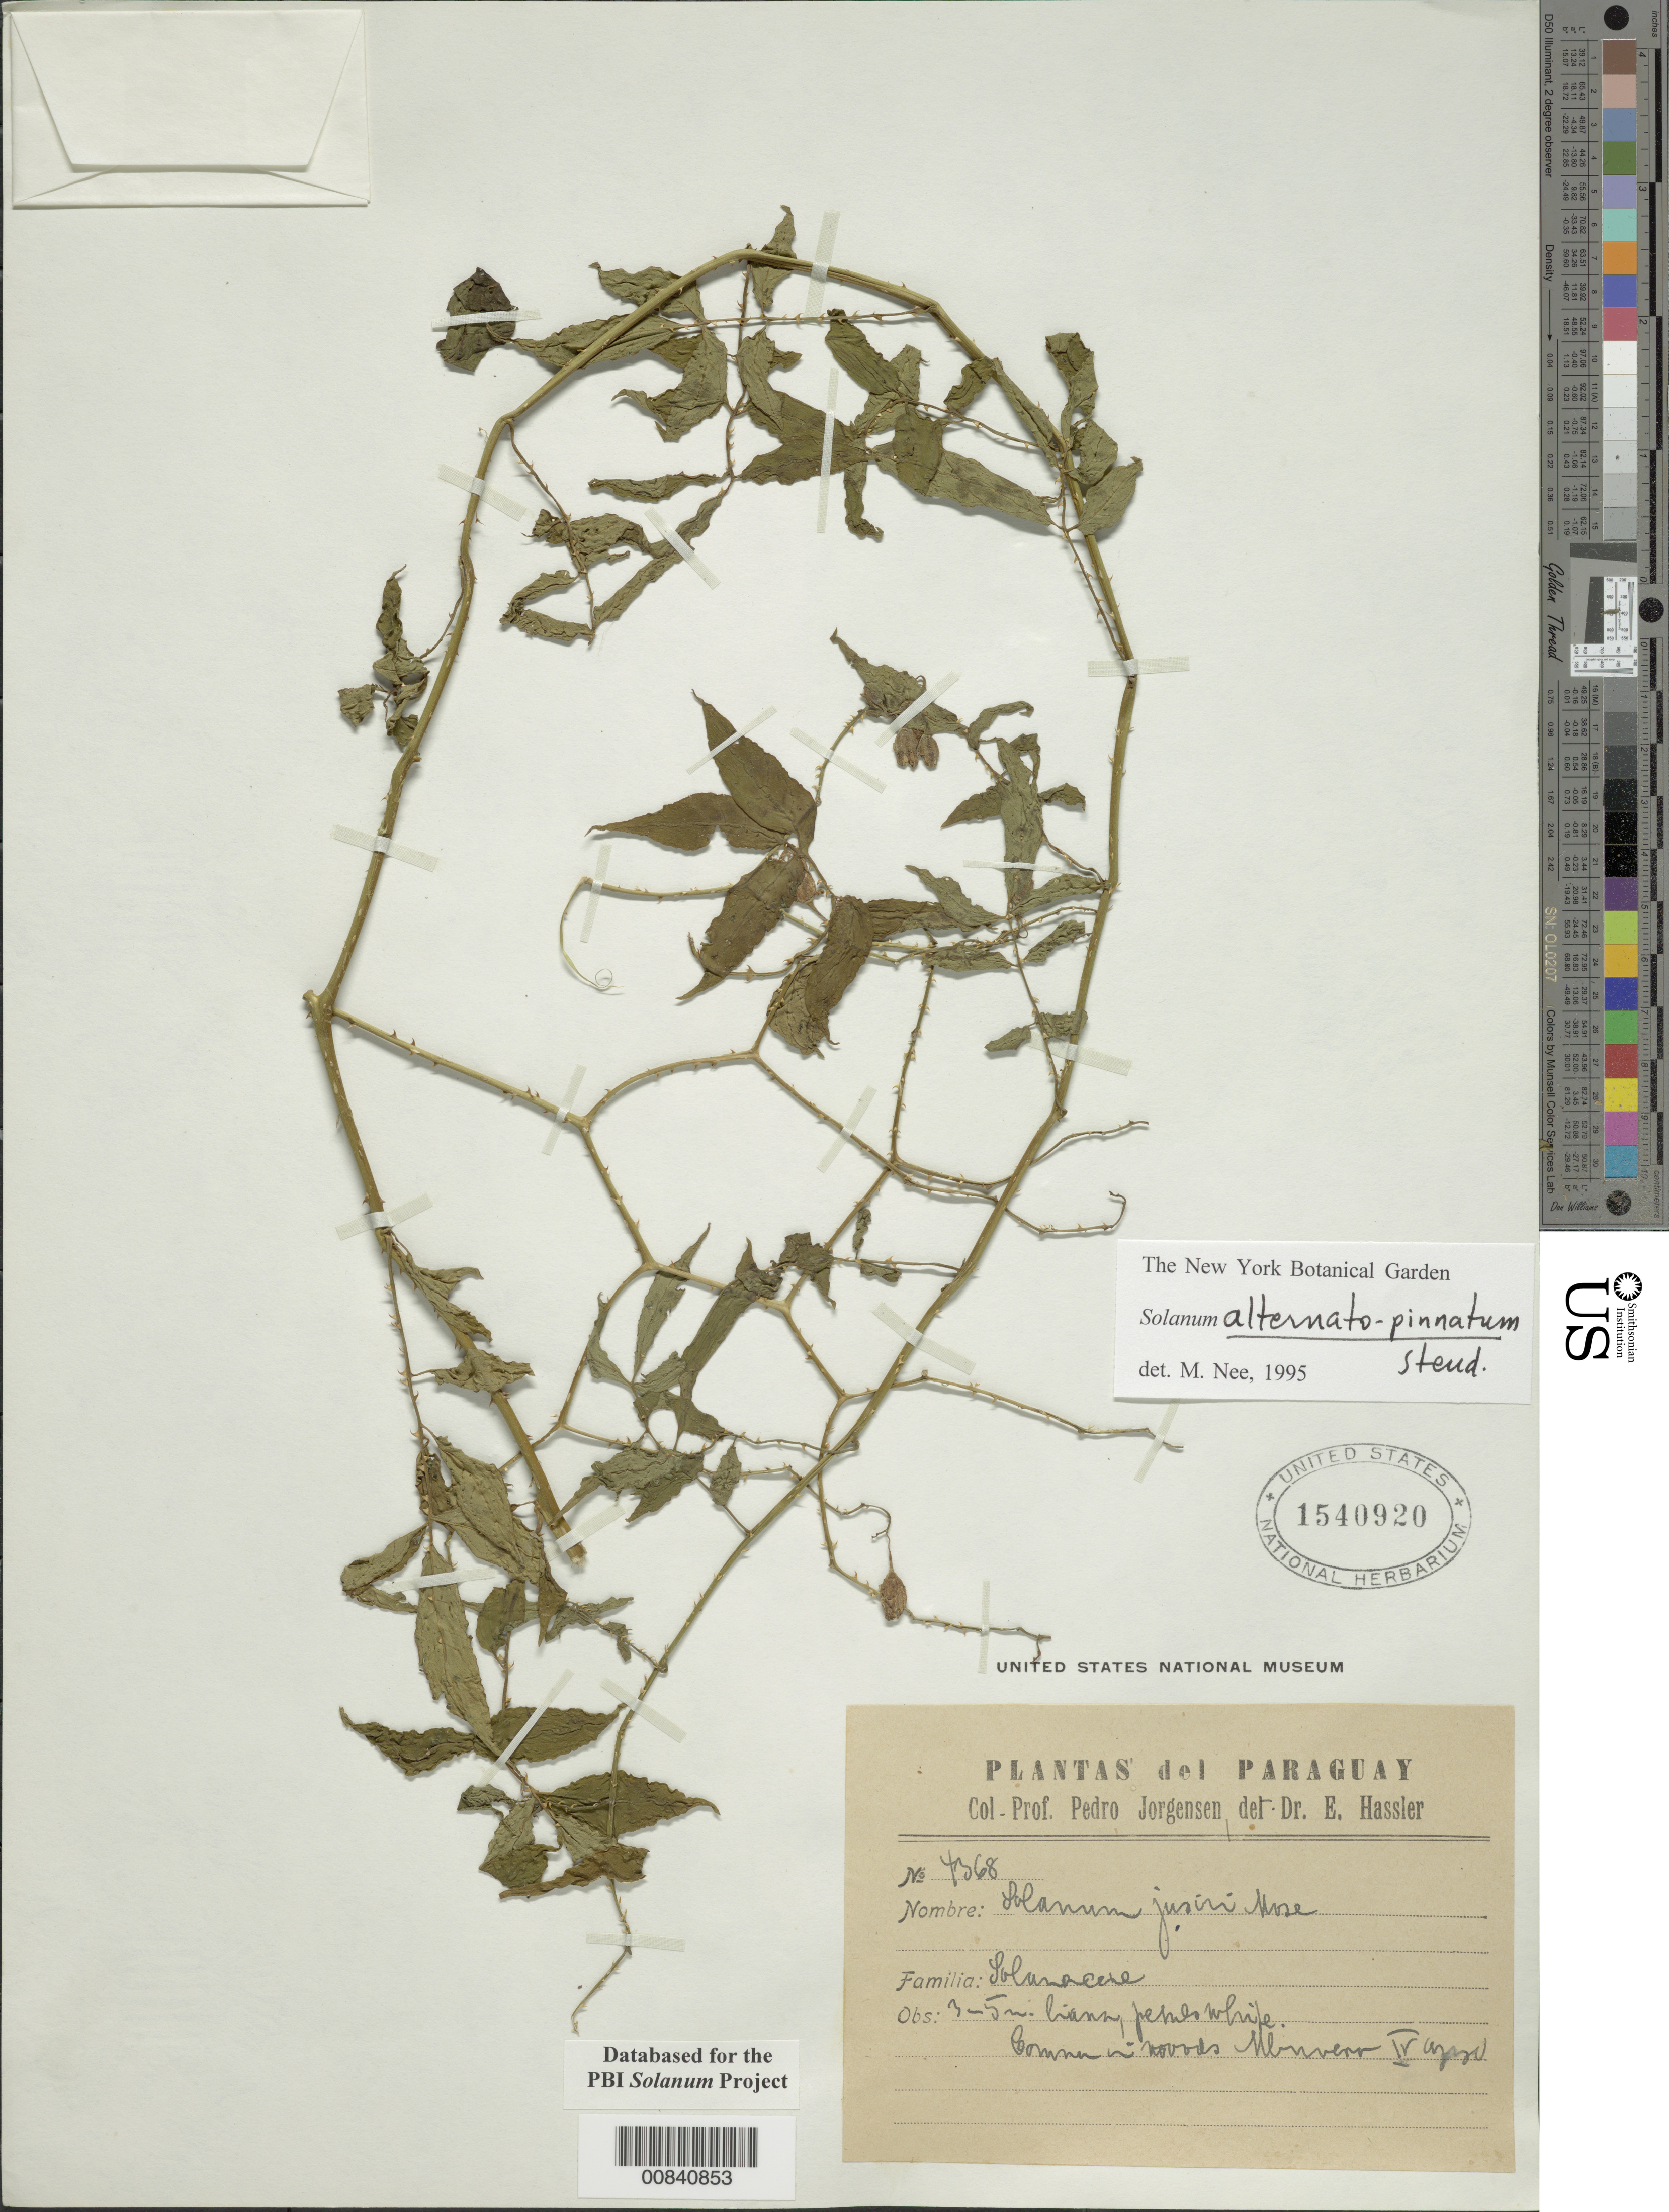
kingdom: Plantae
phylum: Tracheophyta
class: Magnoliopsida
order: Solanales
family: Solanaceae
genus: Solanum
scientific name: Solanum alternatopinnatum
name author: Steud.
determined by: Clark, J. L., (SEL), The Marie Selby Botanical Garden (UNITED STATES)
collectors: P. Jörgensen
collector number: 4368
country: Paraguay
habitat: Common in woods.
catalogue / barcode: US 1540920